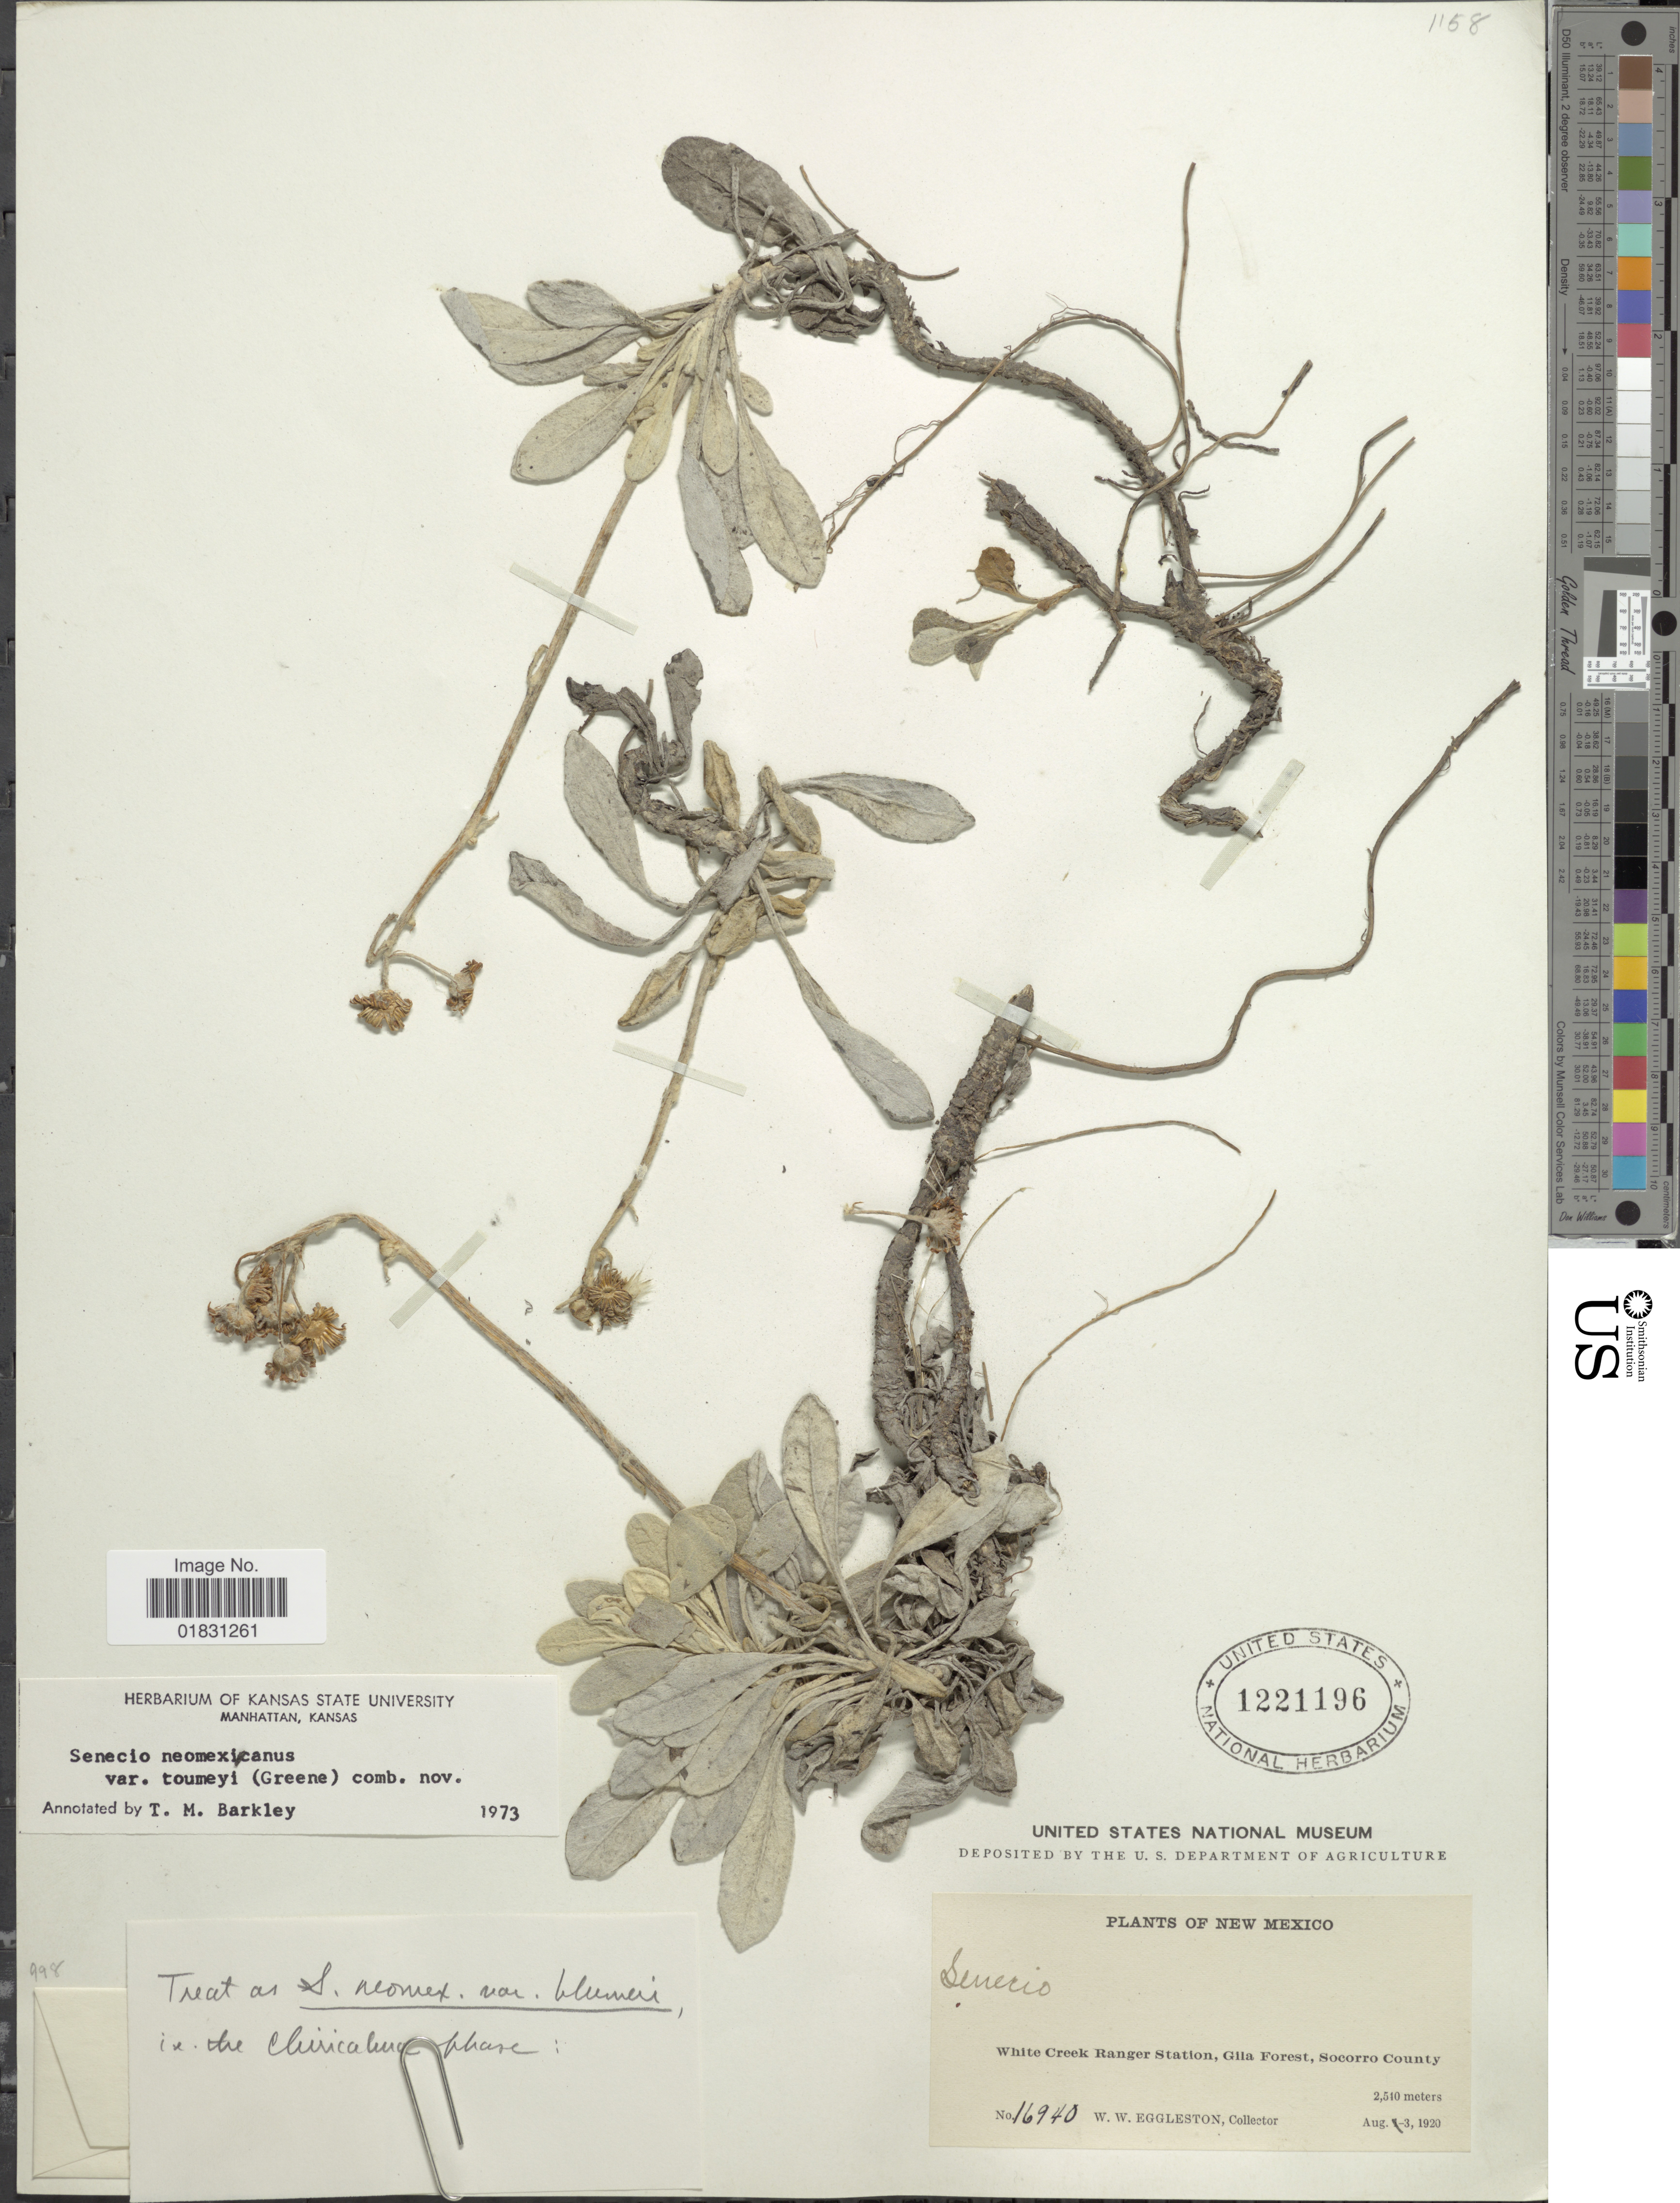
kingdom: Plantae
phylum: Tracheophyta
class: Magnoliopsida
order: Asterales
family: Asteraceae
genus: Packera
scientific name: Packera neomexicana var. neomexicana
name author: (A. Gray) W.A. Weber & Á. Löve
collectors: W. W. Eggleston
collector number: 16940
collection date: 1920-08-03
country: United States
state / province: New Mexico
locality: White Creek Ranger Station, Gila Forest, Socorro County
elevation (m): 2510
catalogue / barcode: US 1221196